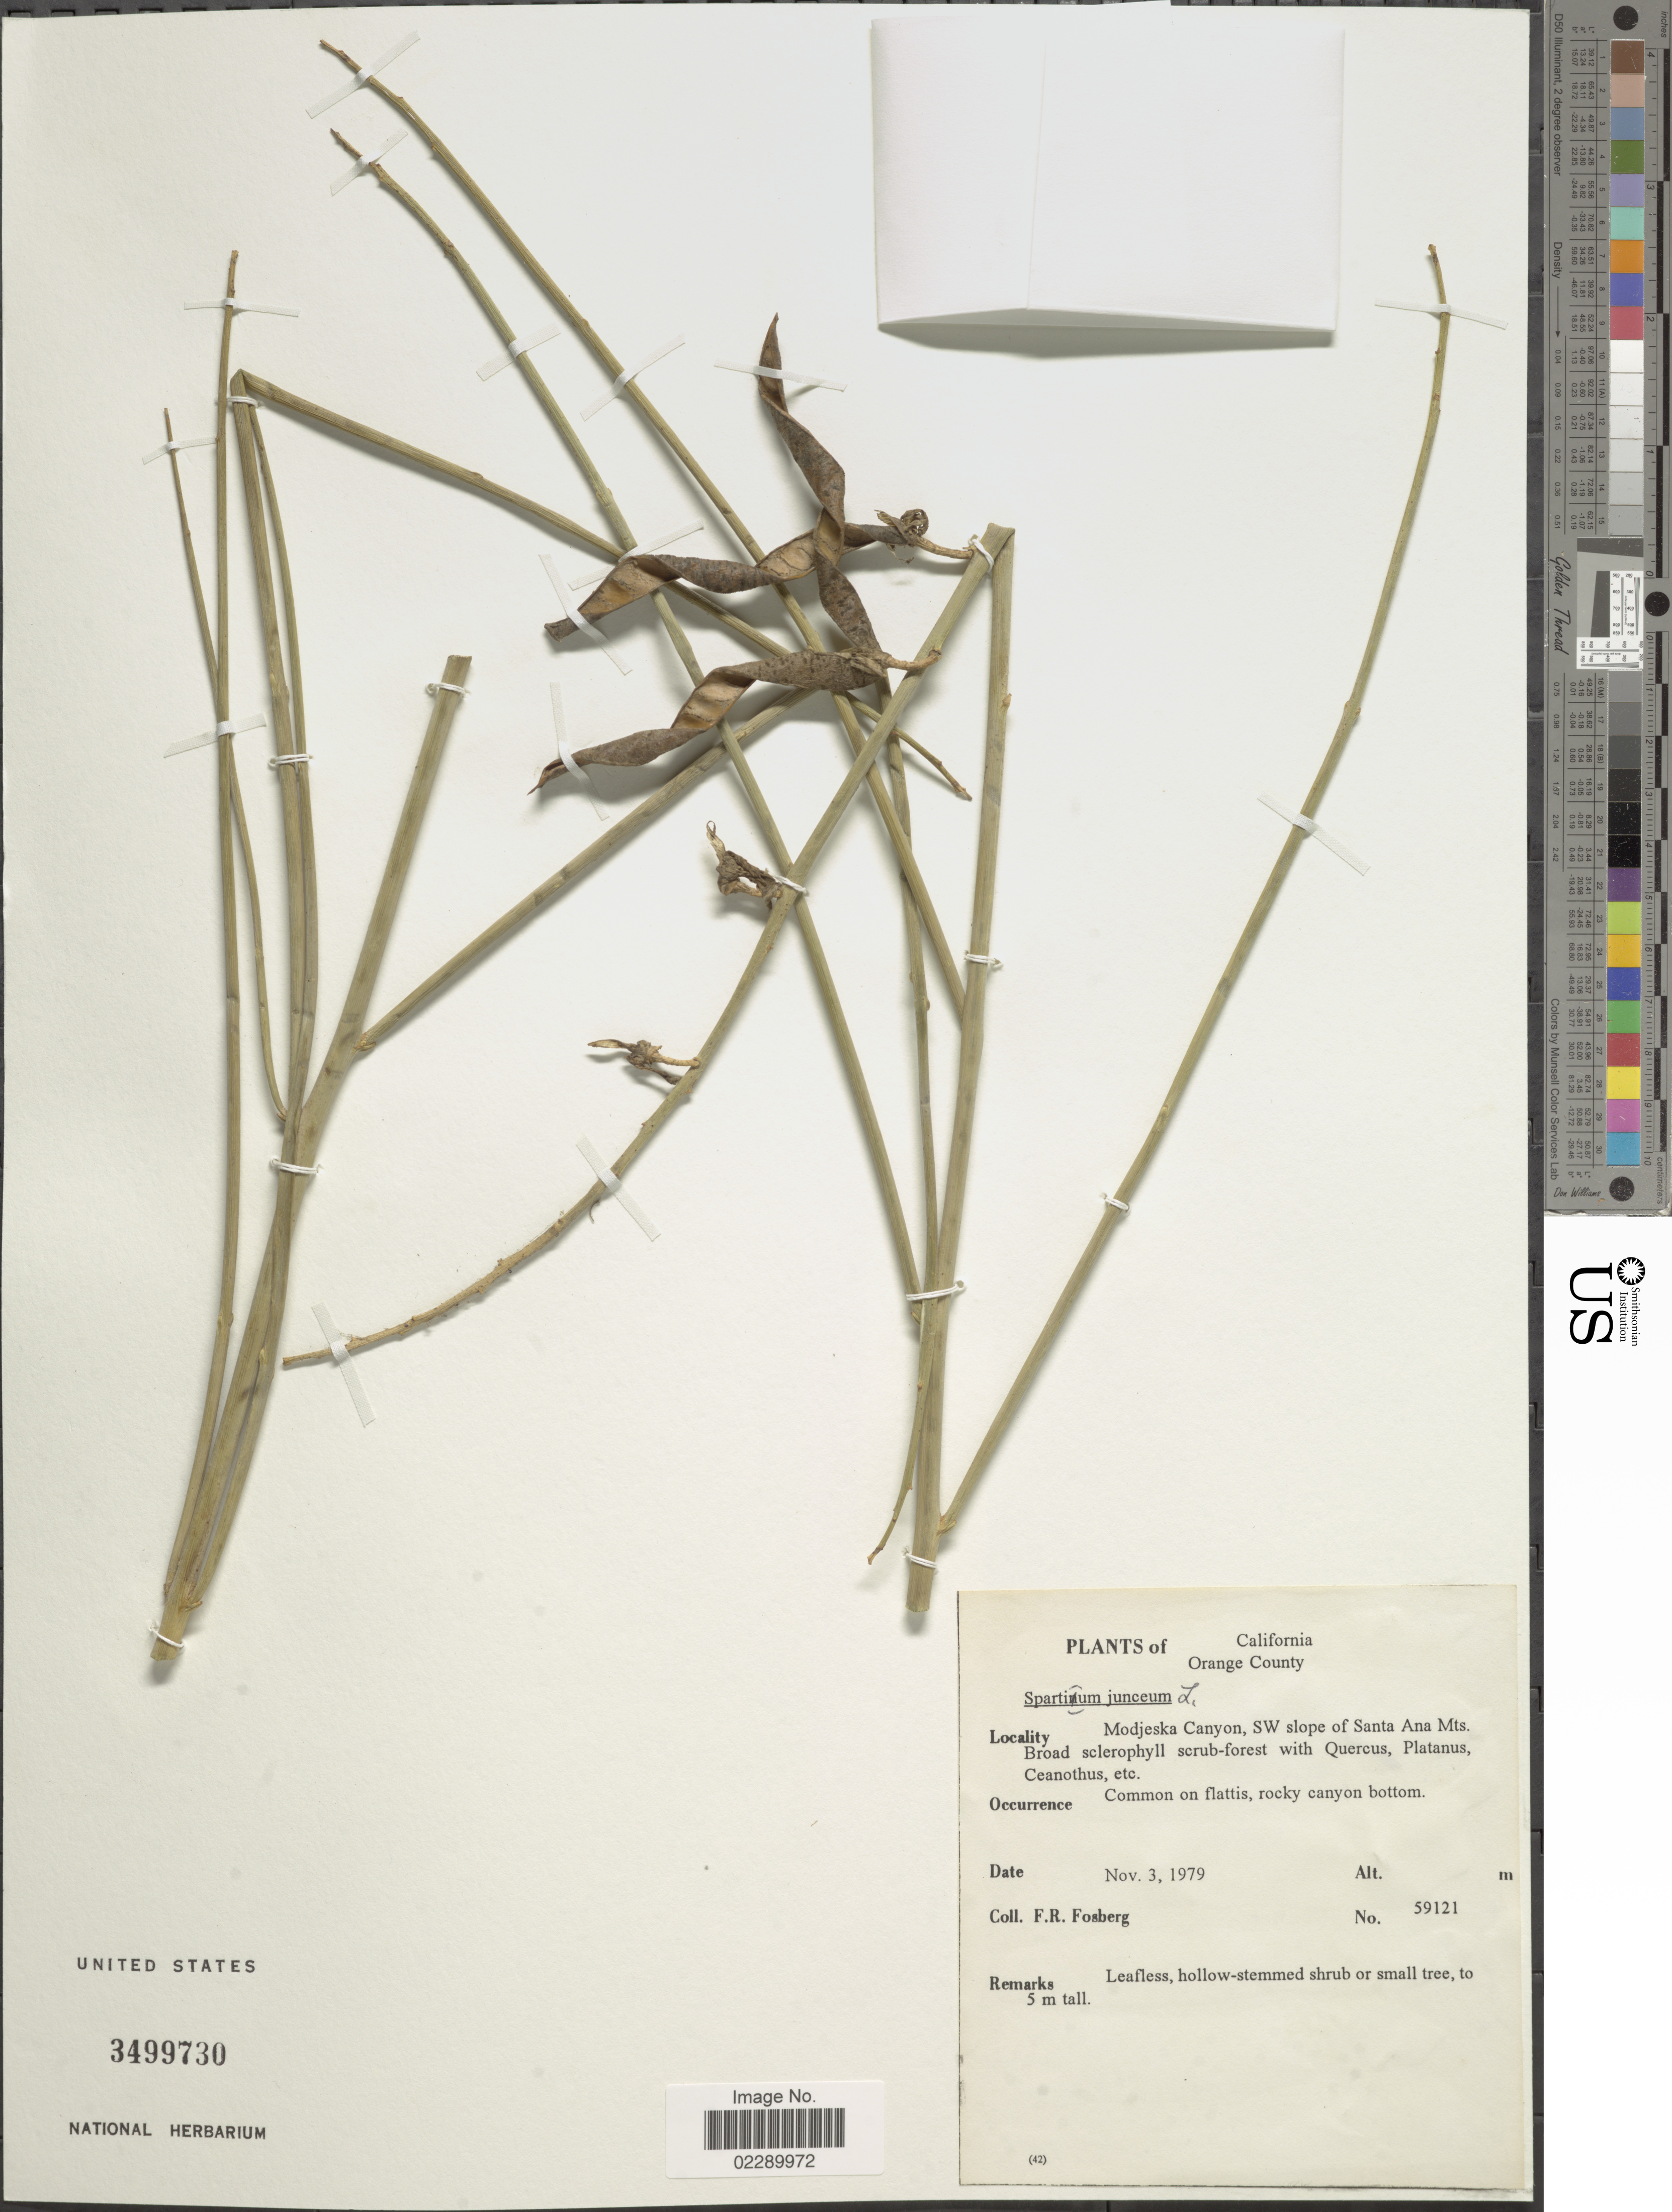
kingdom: Plantae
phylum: Tracheophyta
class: Magnoliopsida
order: Fabales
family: Fabaceae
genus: Spartium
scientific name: Spartium junceum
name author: L.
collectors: F. R. Fosberg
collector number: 59121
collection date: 1979-11-03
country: United States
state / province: California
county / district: Orange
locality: Orange County. Modjeska Canyon, SW slope of Santa Ana Mts.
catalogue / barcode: US 3499730